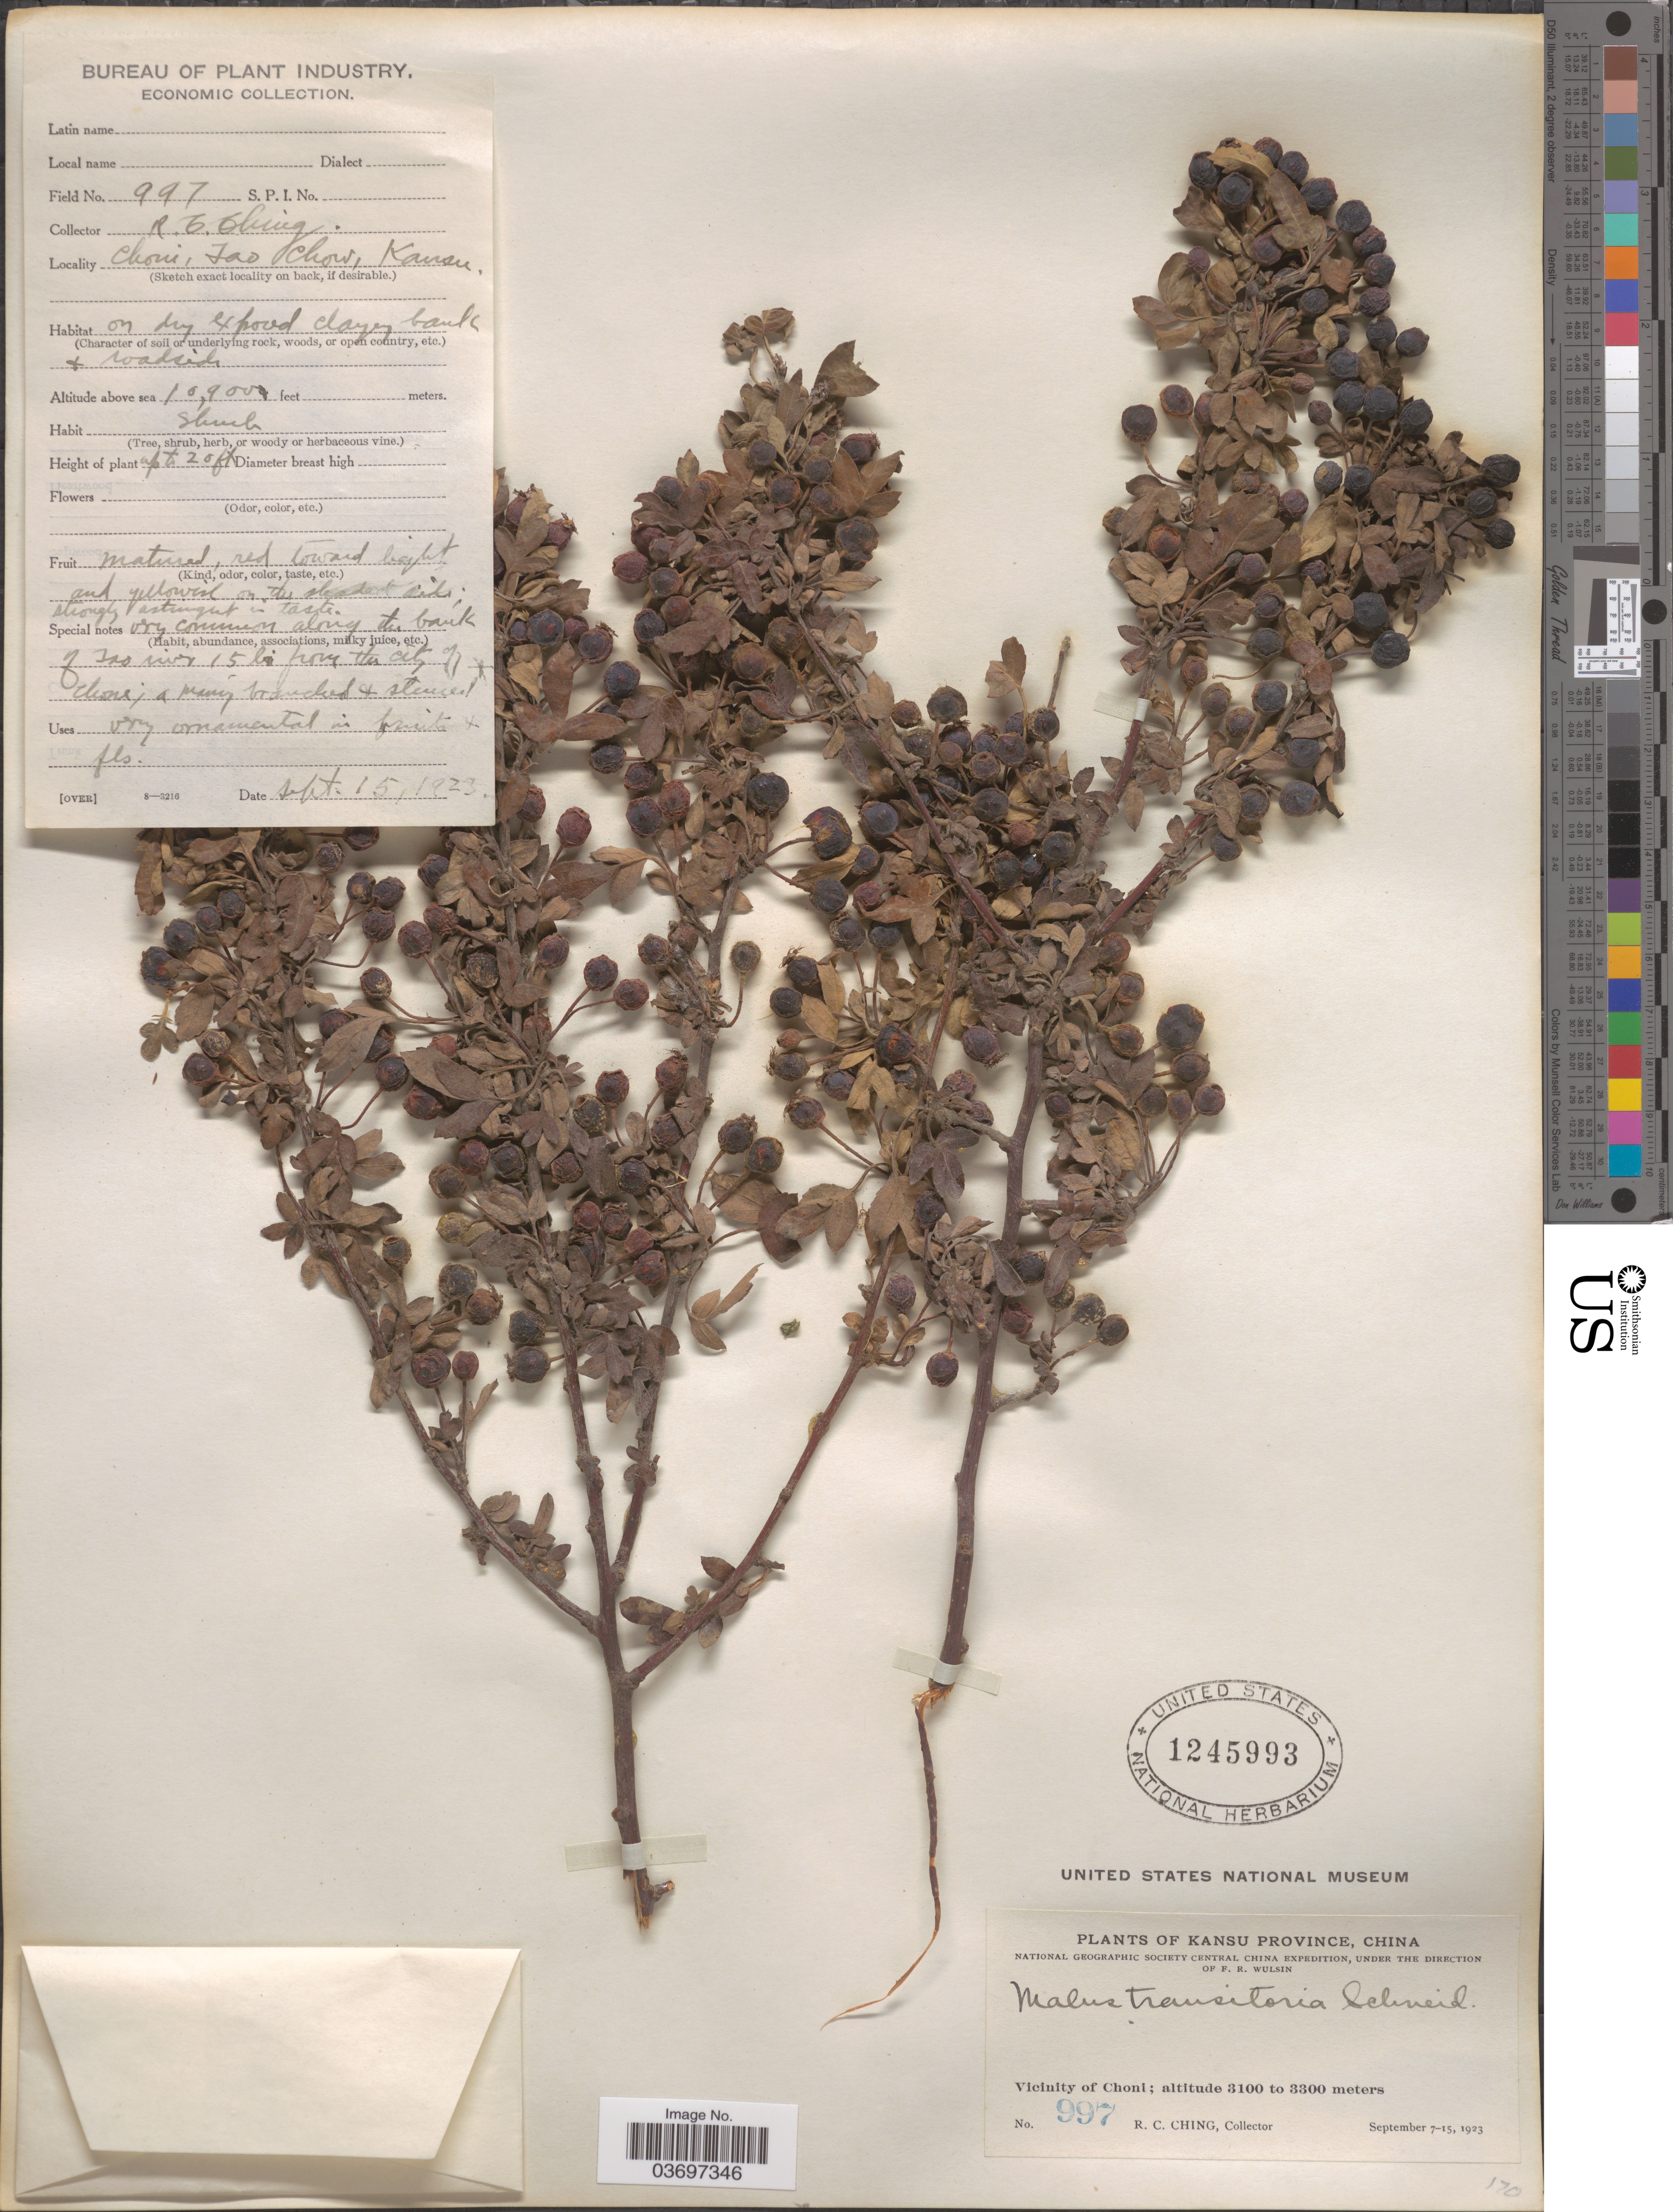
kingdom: Plantae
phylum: Tracheophyta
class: Magnoliopsida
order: Rosales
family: Rosaceae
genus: Malus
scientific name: Malus transitoria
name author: (Batalin) C.K. Schneid.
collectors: R. C. Ching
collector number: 997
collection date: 1923-10-15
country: China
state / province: Gansu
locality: Kansu Province. Vicinity of Choni. Tao Chow.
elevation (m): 3322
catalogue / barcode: US 1245993